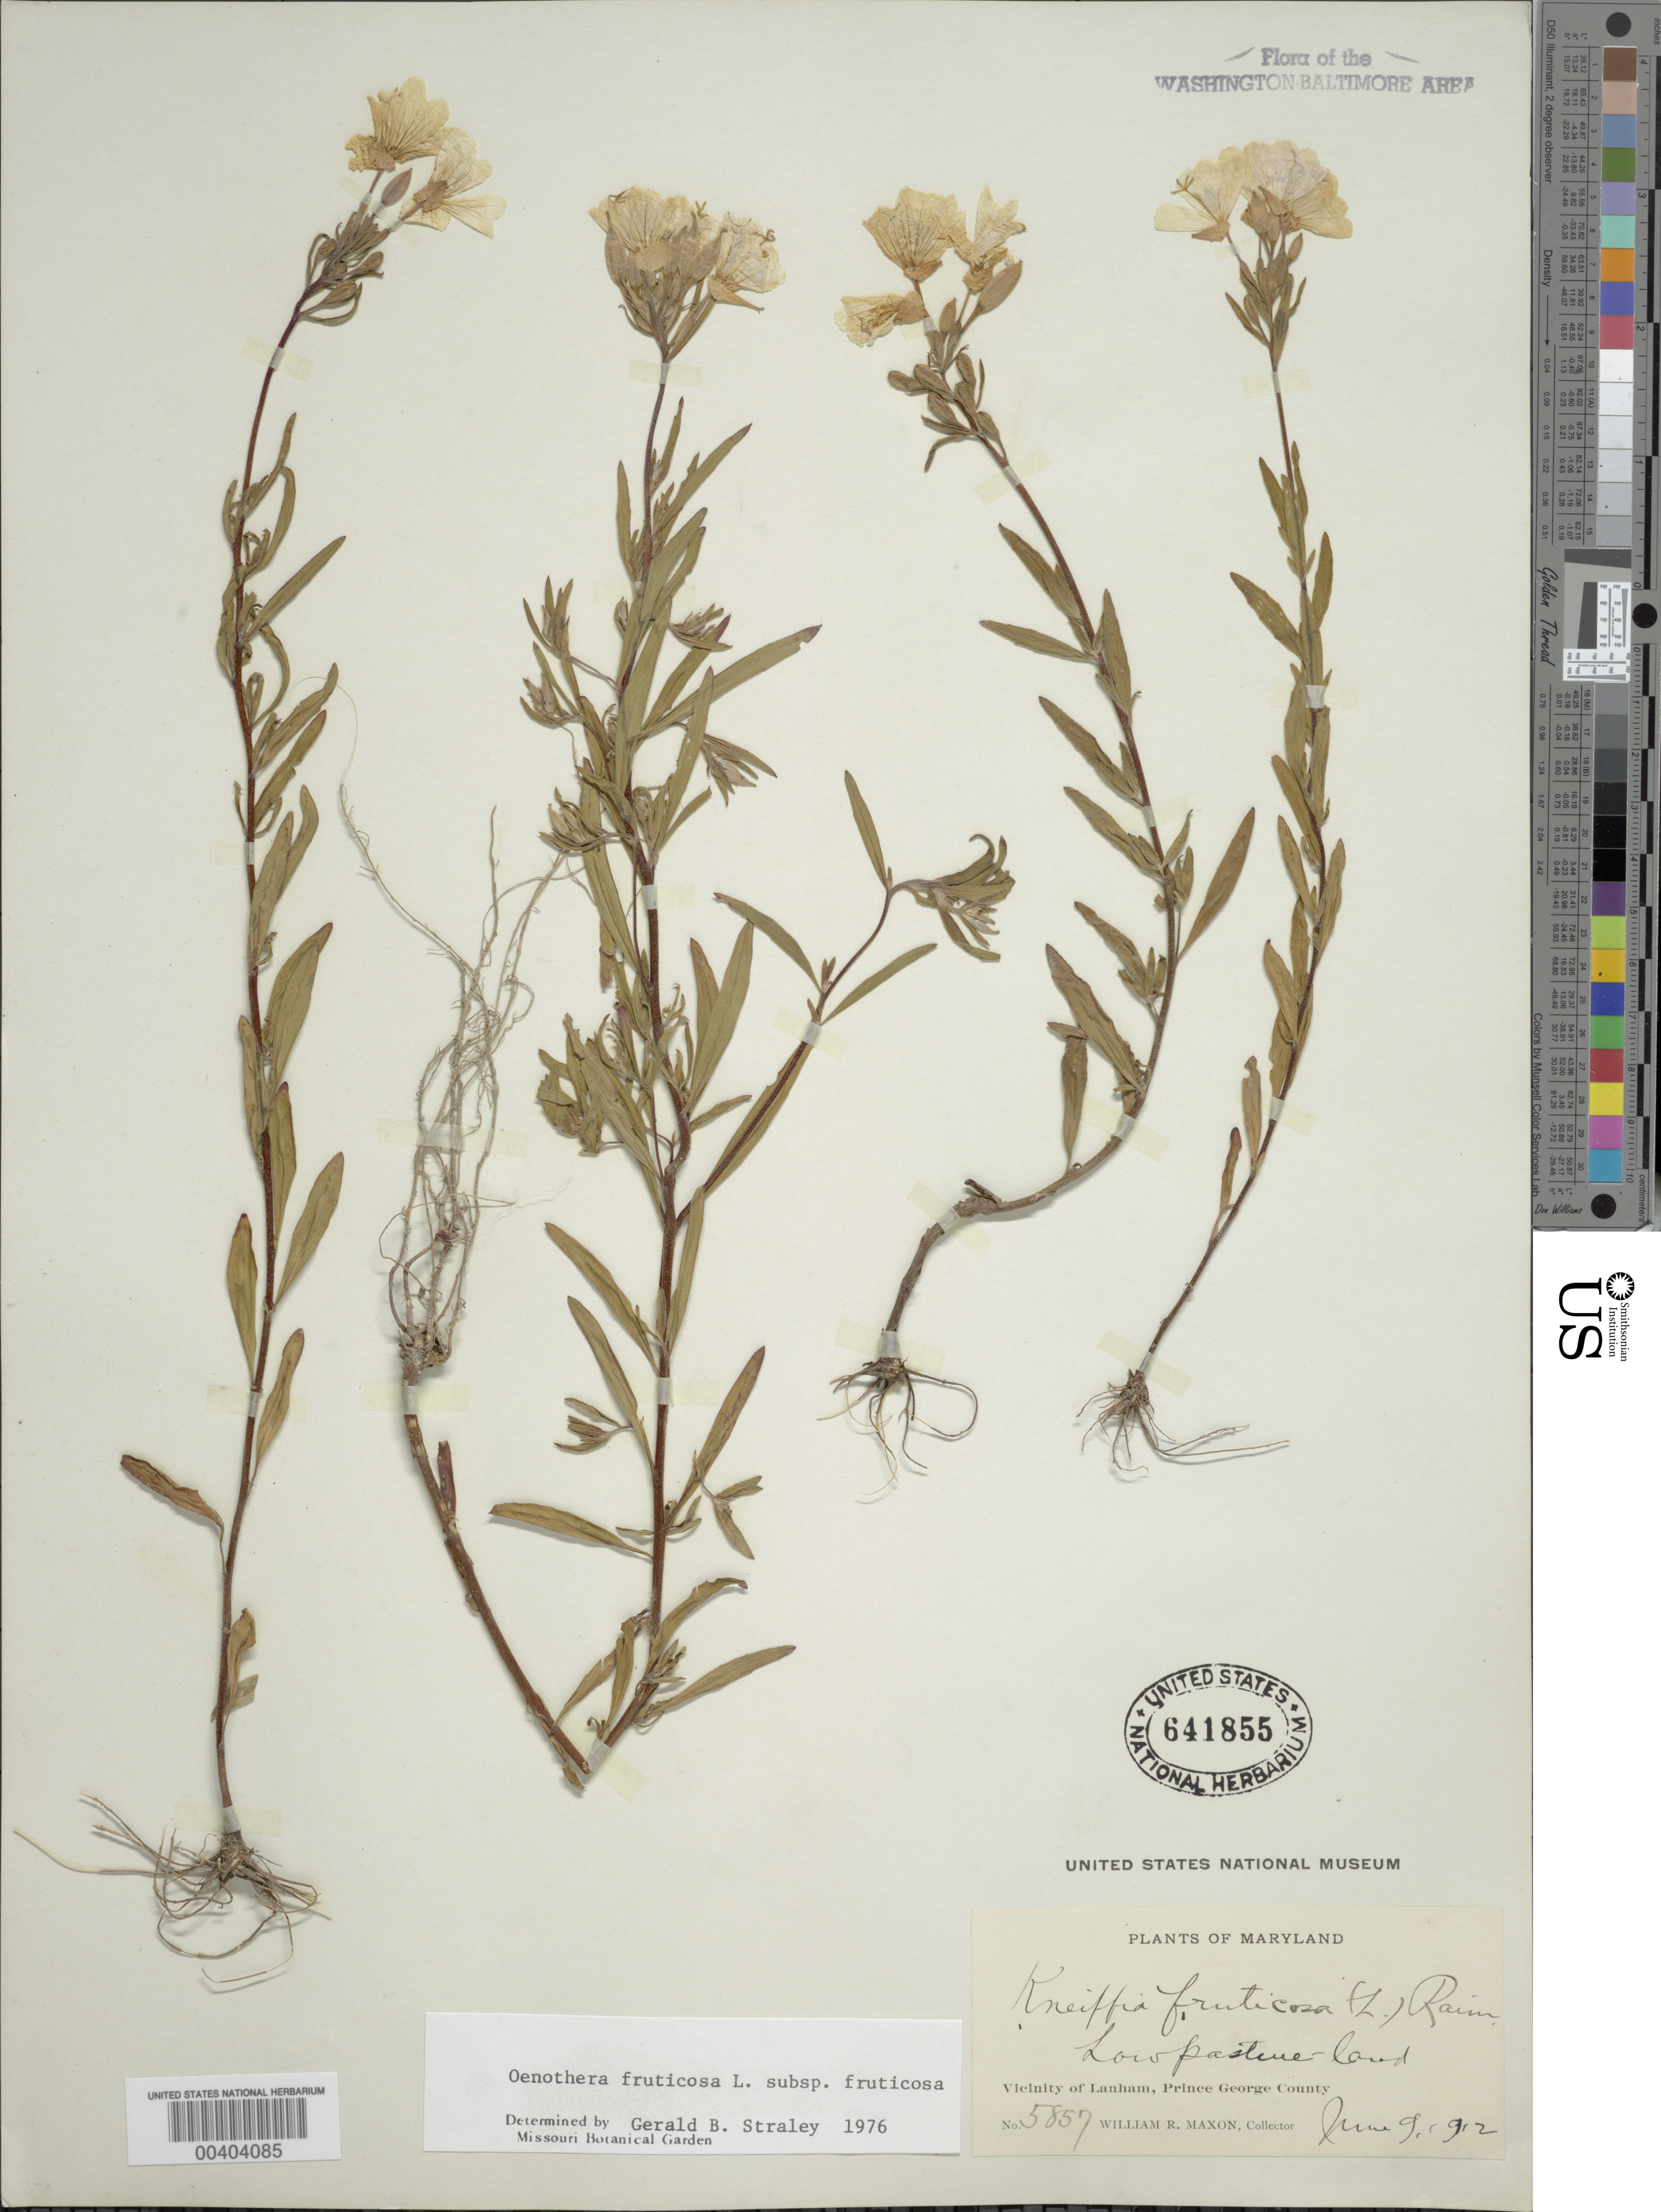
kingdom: Plantae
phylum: Tracheophyta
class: Magnoliopsida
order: Myrtales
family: Onagraceae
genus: Oenothera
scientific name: Oenothera fruticosa subsp. fruticosa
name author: L.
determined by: Straley, G. B.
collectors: W. R. Maxon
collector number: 5957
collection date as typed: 09 Jun 1912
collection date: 1912-06-09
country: United States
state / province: Maryland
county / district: Prince George's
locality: Vicinity of Lanham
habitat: Low pasture-land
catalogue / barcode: US 641855